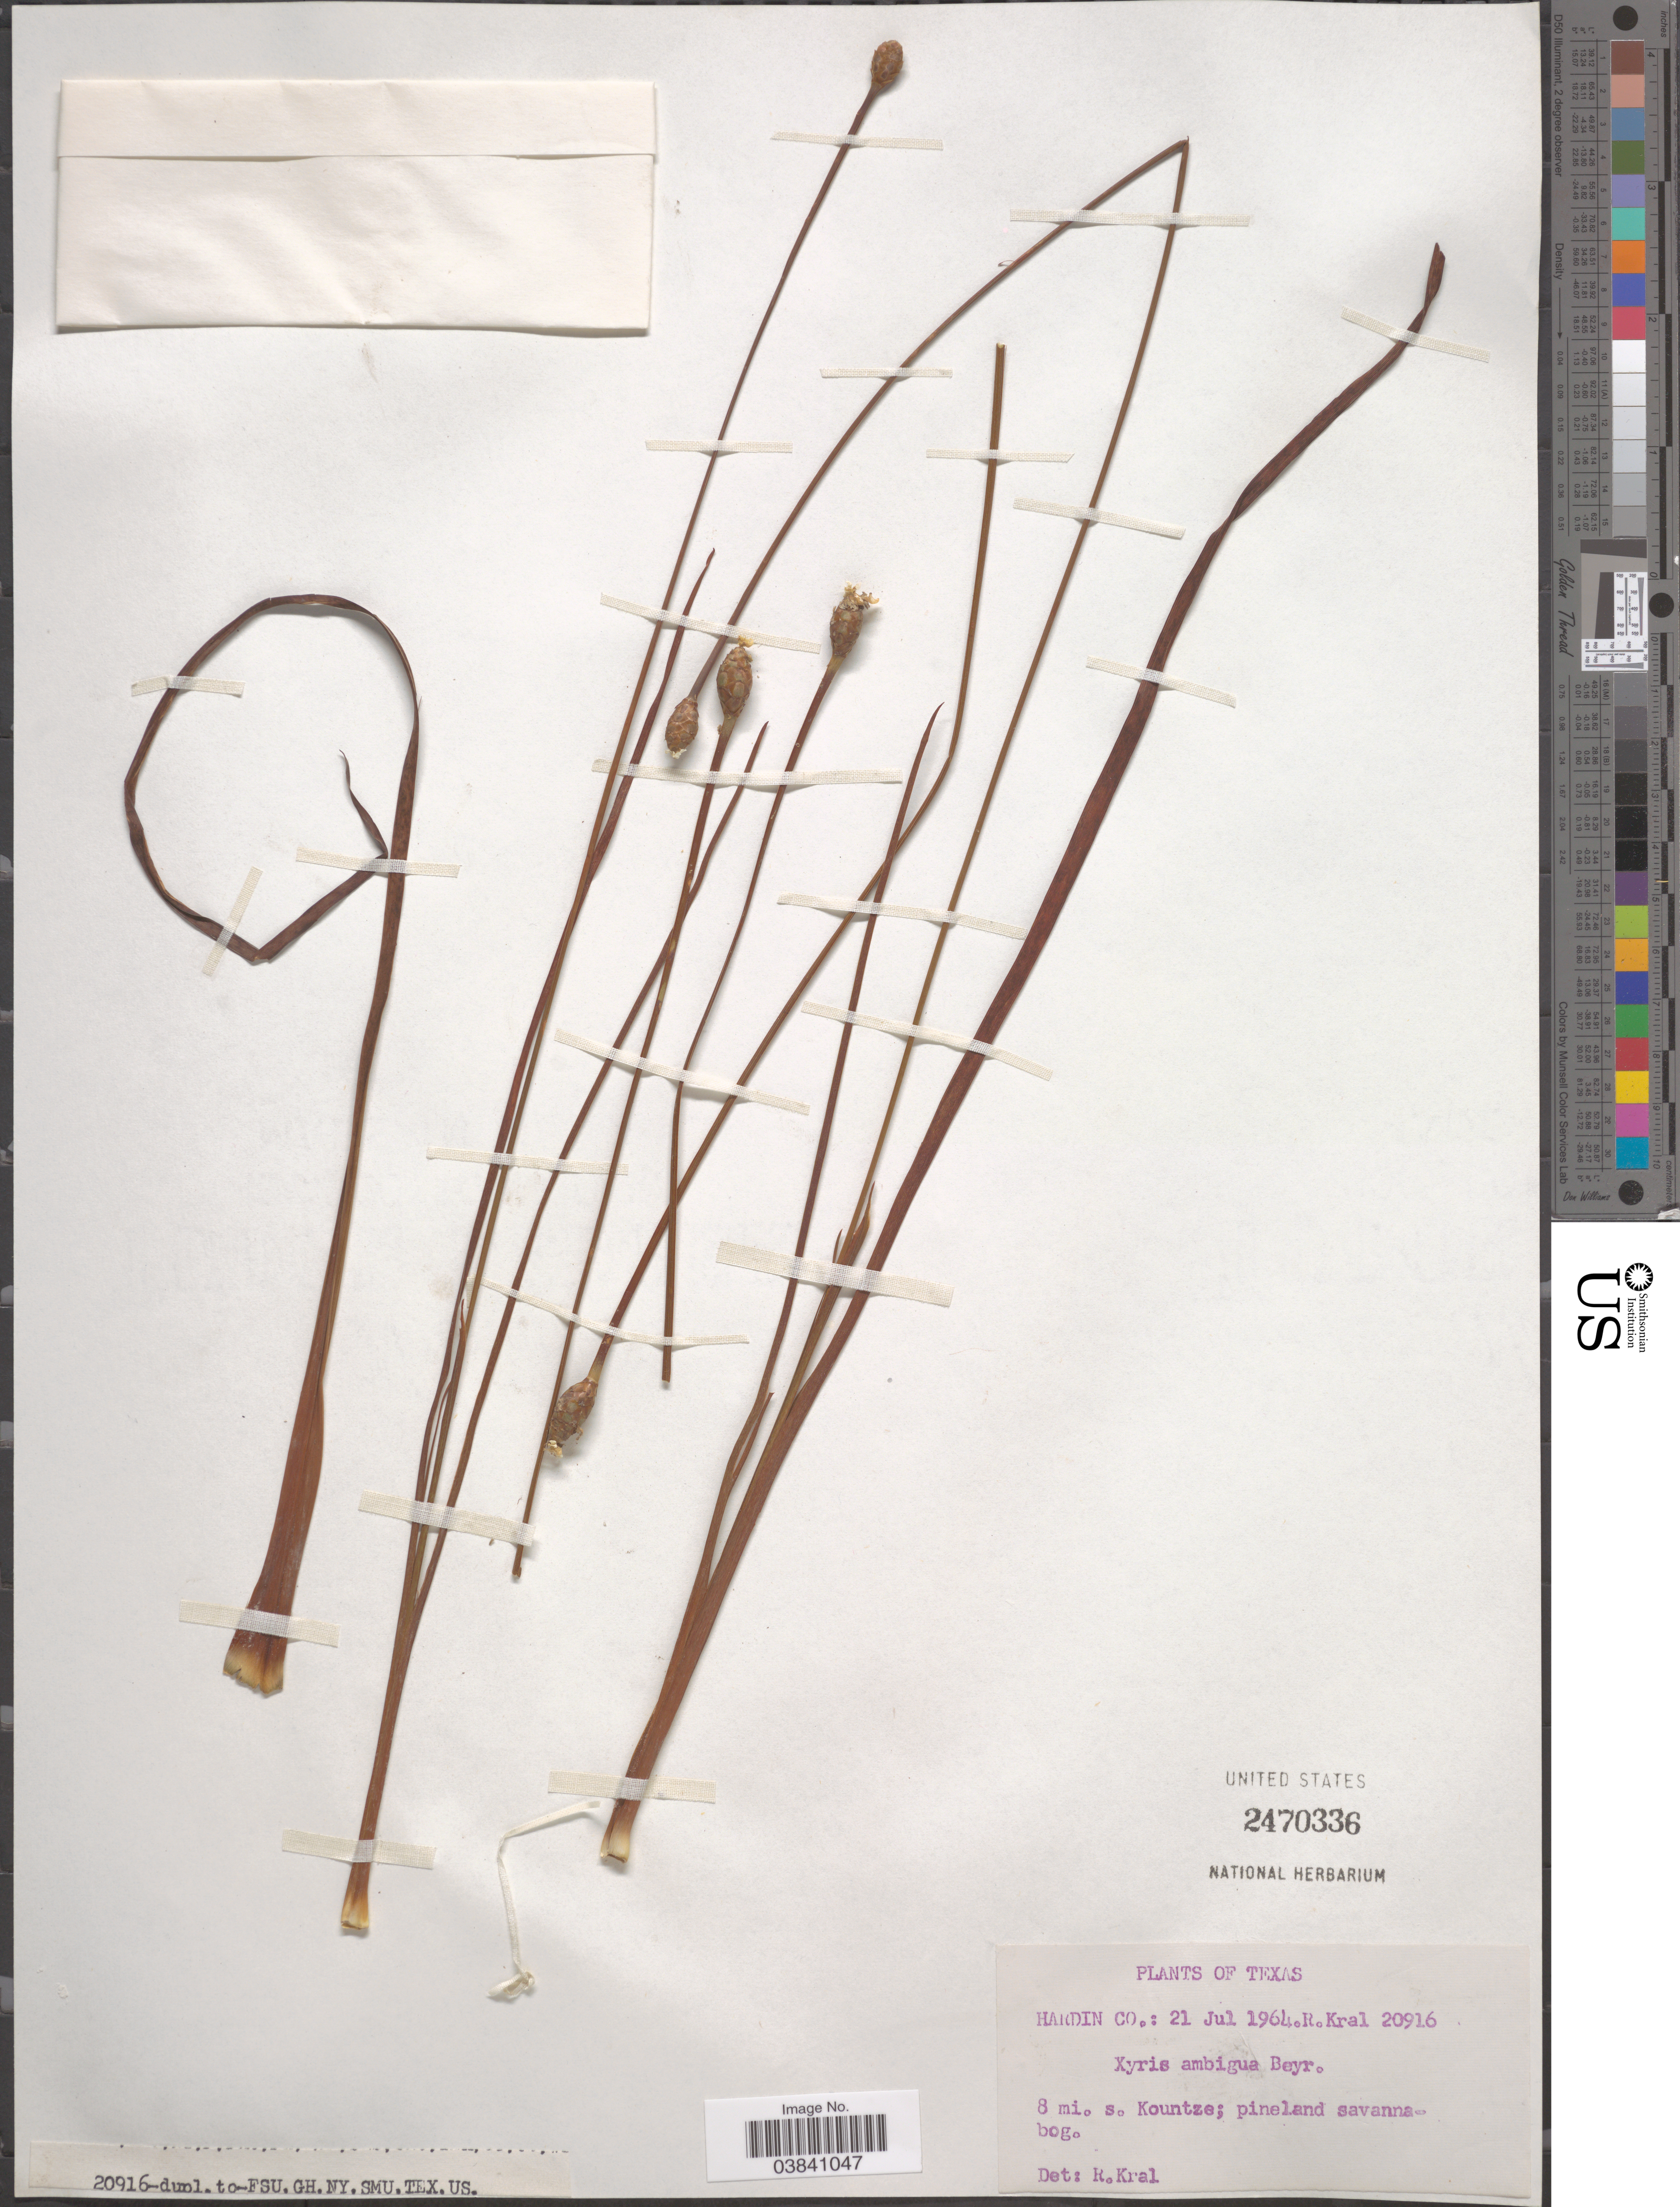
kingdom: Plantae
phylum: Tracheophyta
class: Liliopsida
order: Poales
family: Xyridaceae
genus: Xyris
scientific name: Xyris ambigua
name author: Beyr. ex Kunth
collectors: R. Kral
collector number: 20916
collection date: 1964-07-21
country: United States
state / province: Texas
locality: Hardin Co. 8 mi. s. Kountze.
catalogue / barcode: US 2470336